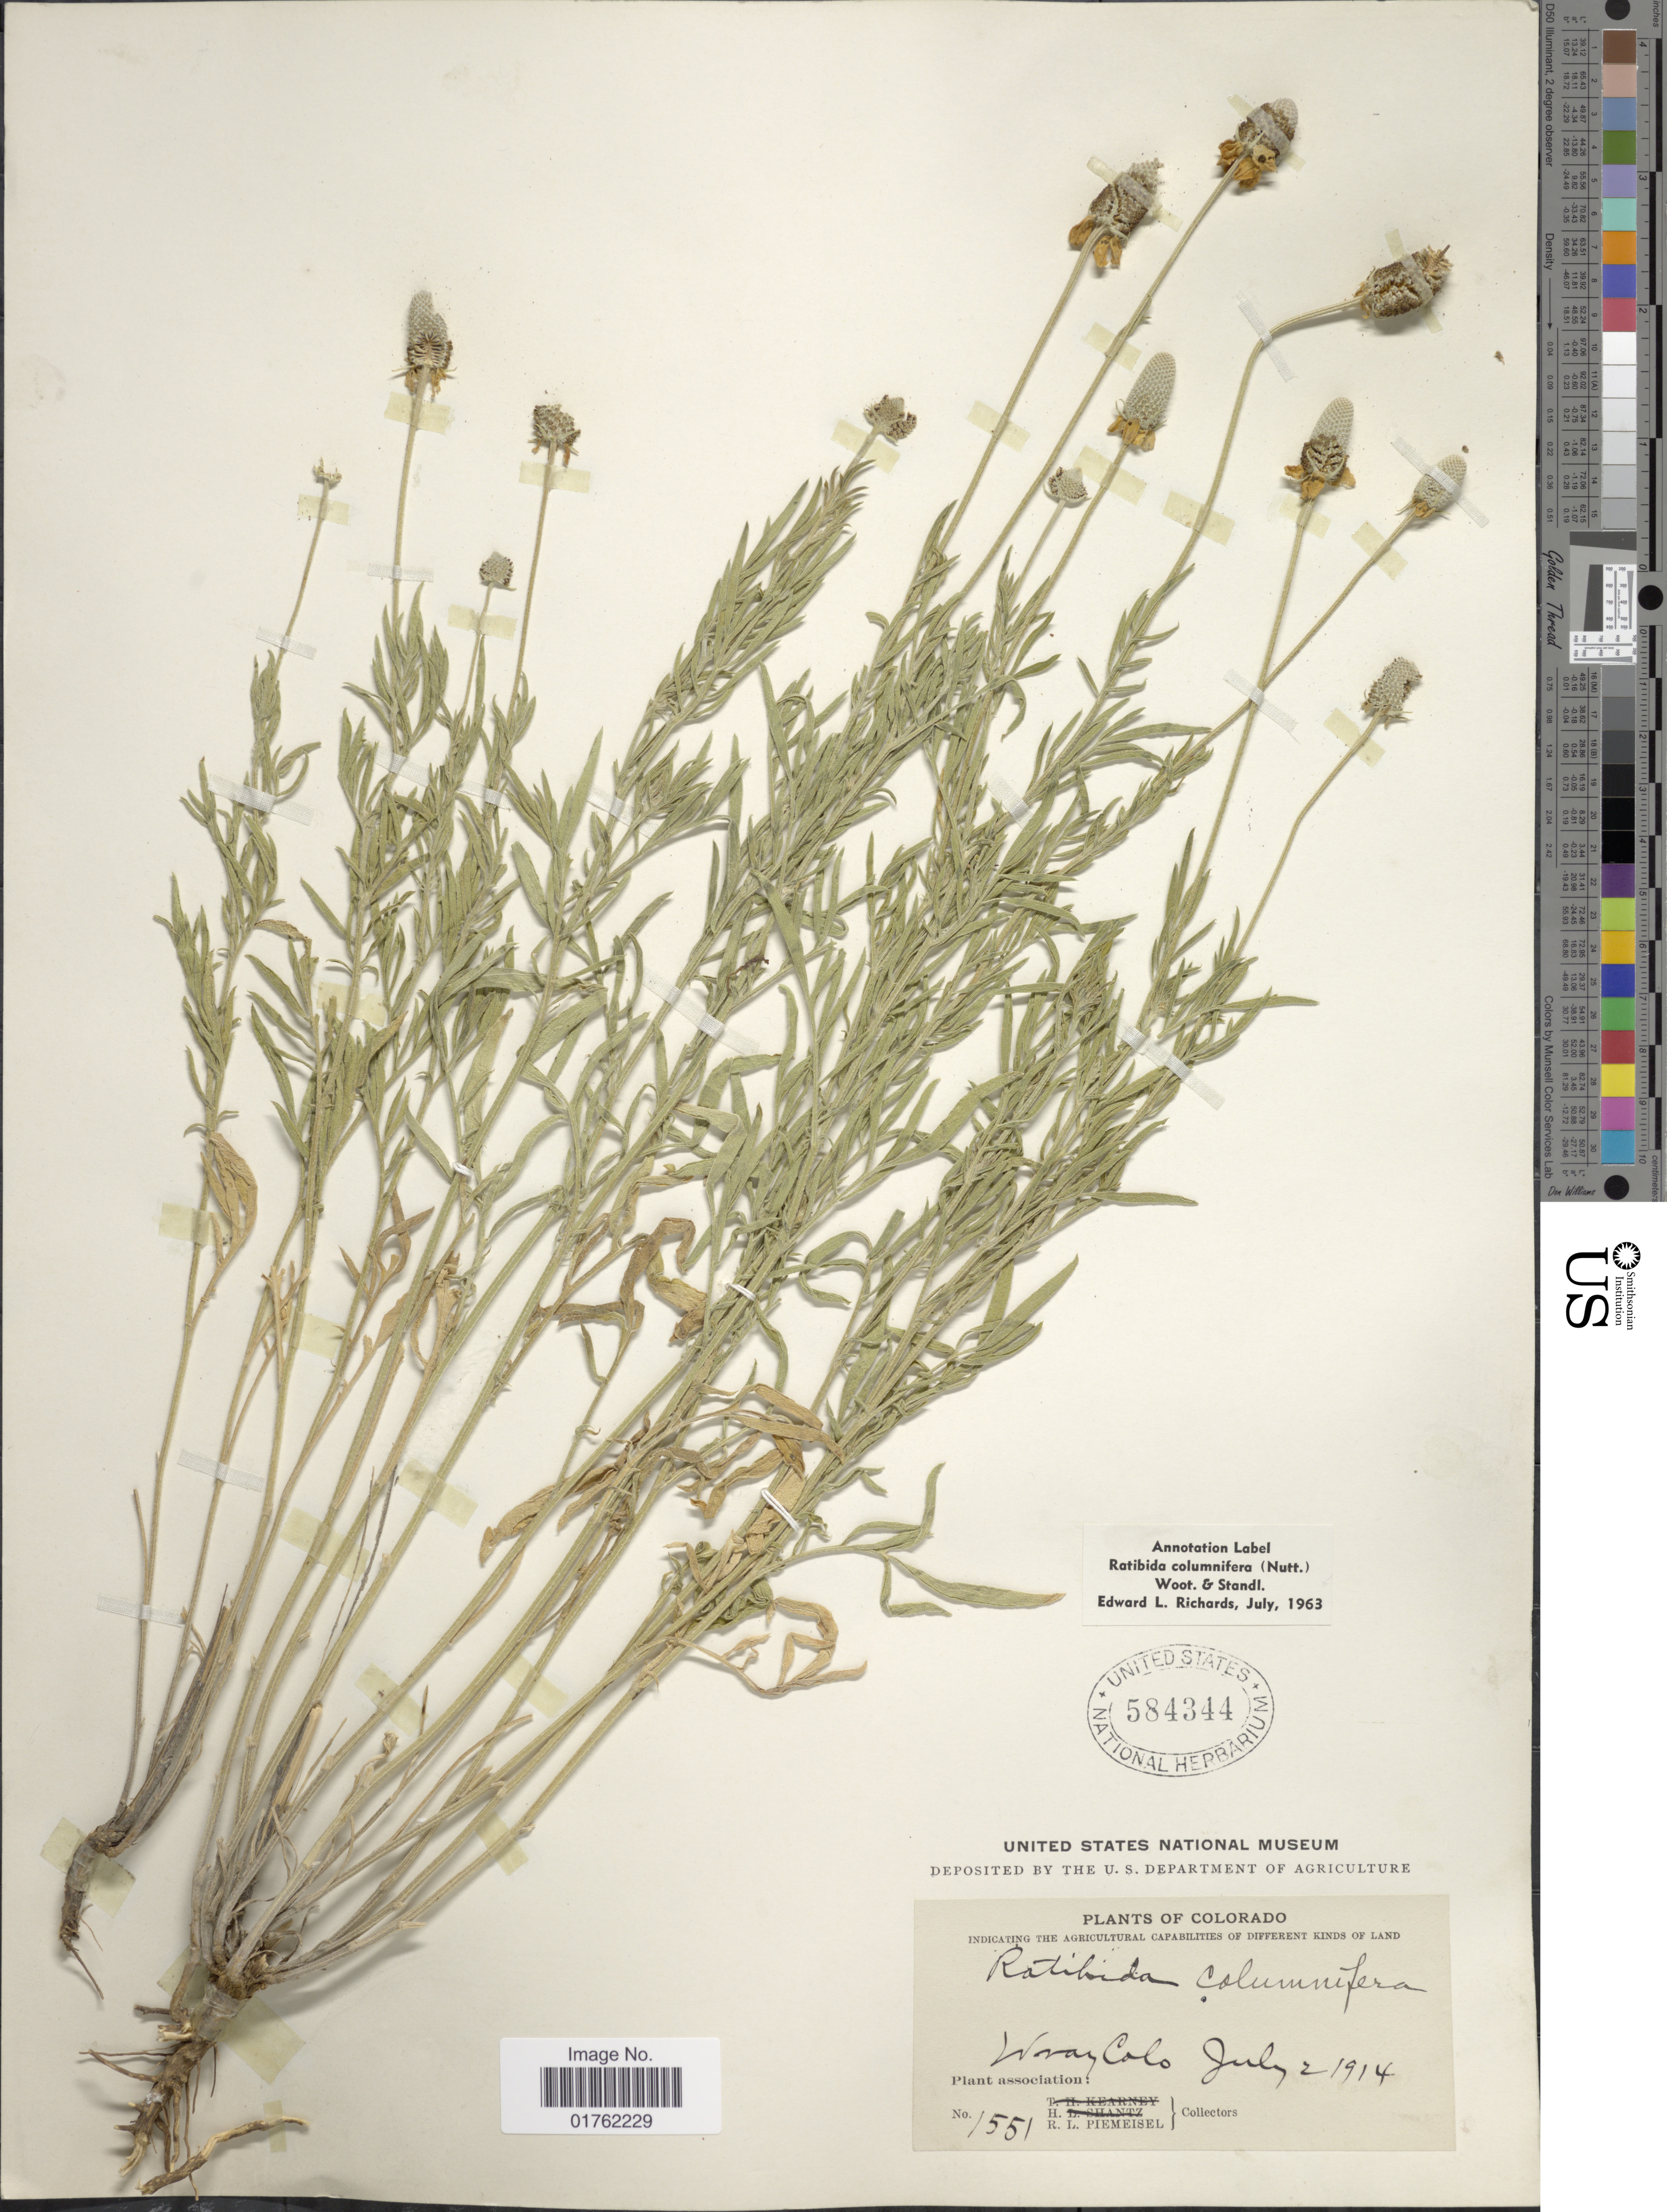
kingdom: Plantae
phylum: Tracheophyta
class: Magnoliopsida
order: Asterales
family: Asteraceae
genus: Ratibida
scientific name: Ratibida columnaris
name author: (Pursh) D. Don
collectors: R. L. Piemeisel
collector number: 1551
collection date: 1914-07-02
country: United States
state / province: Colorado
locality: Wray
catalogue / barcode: US 584344